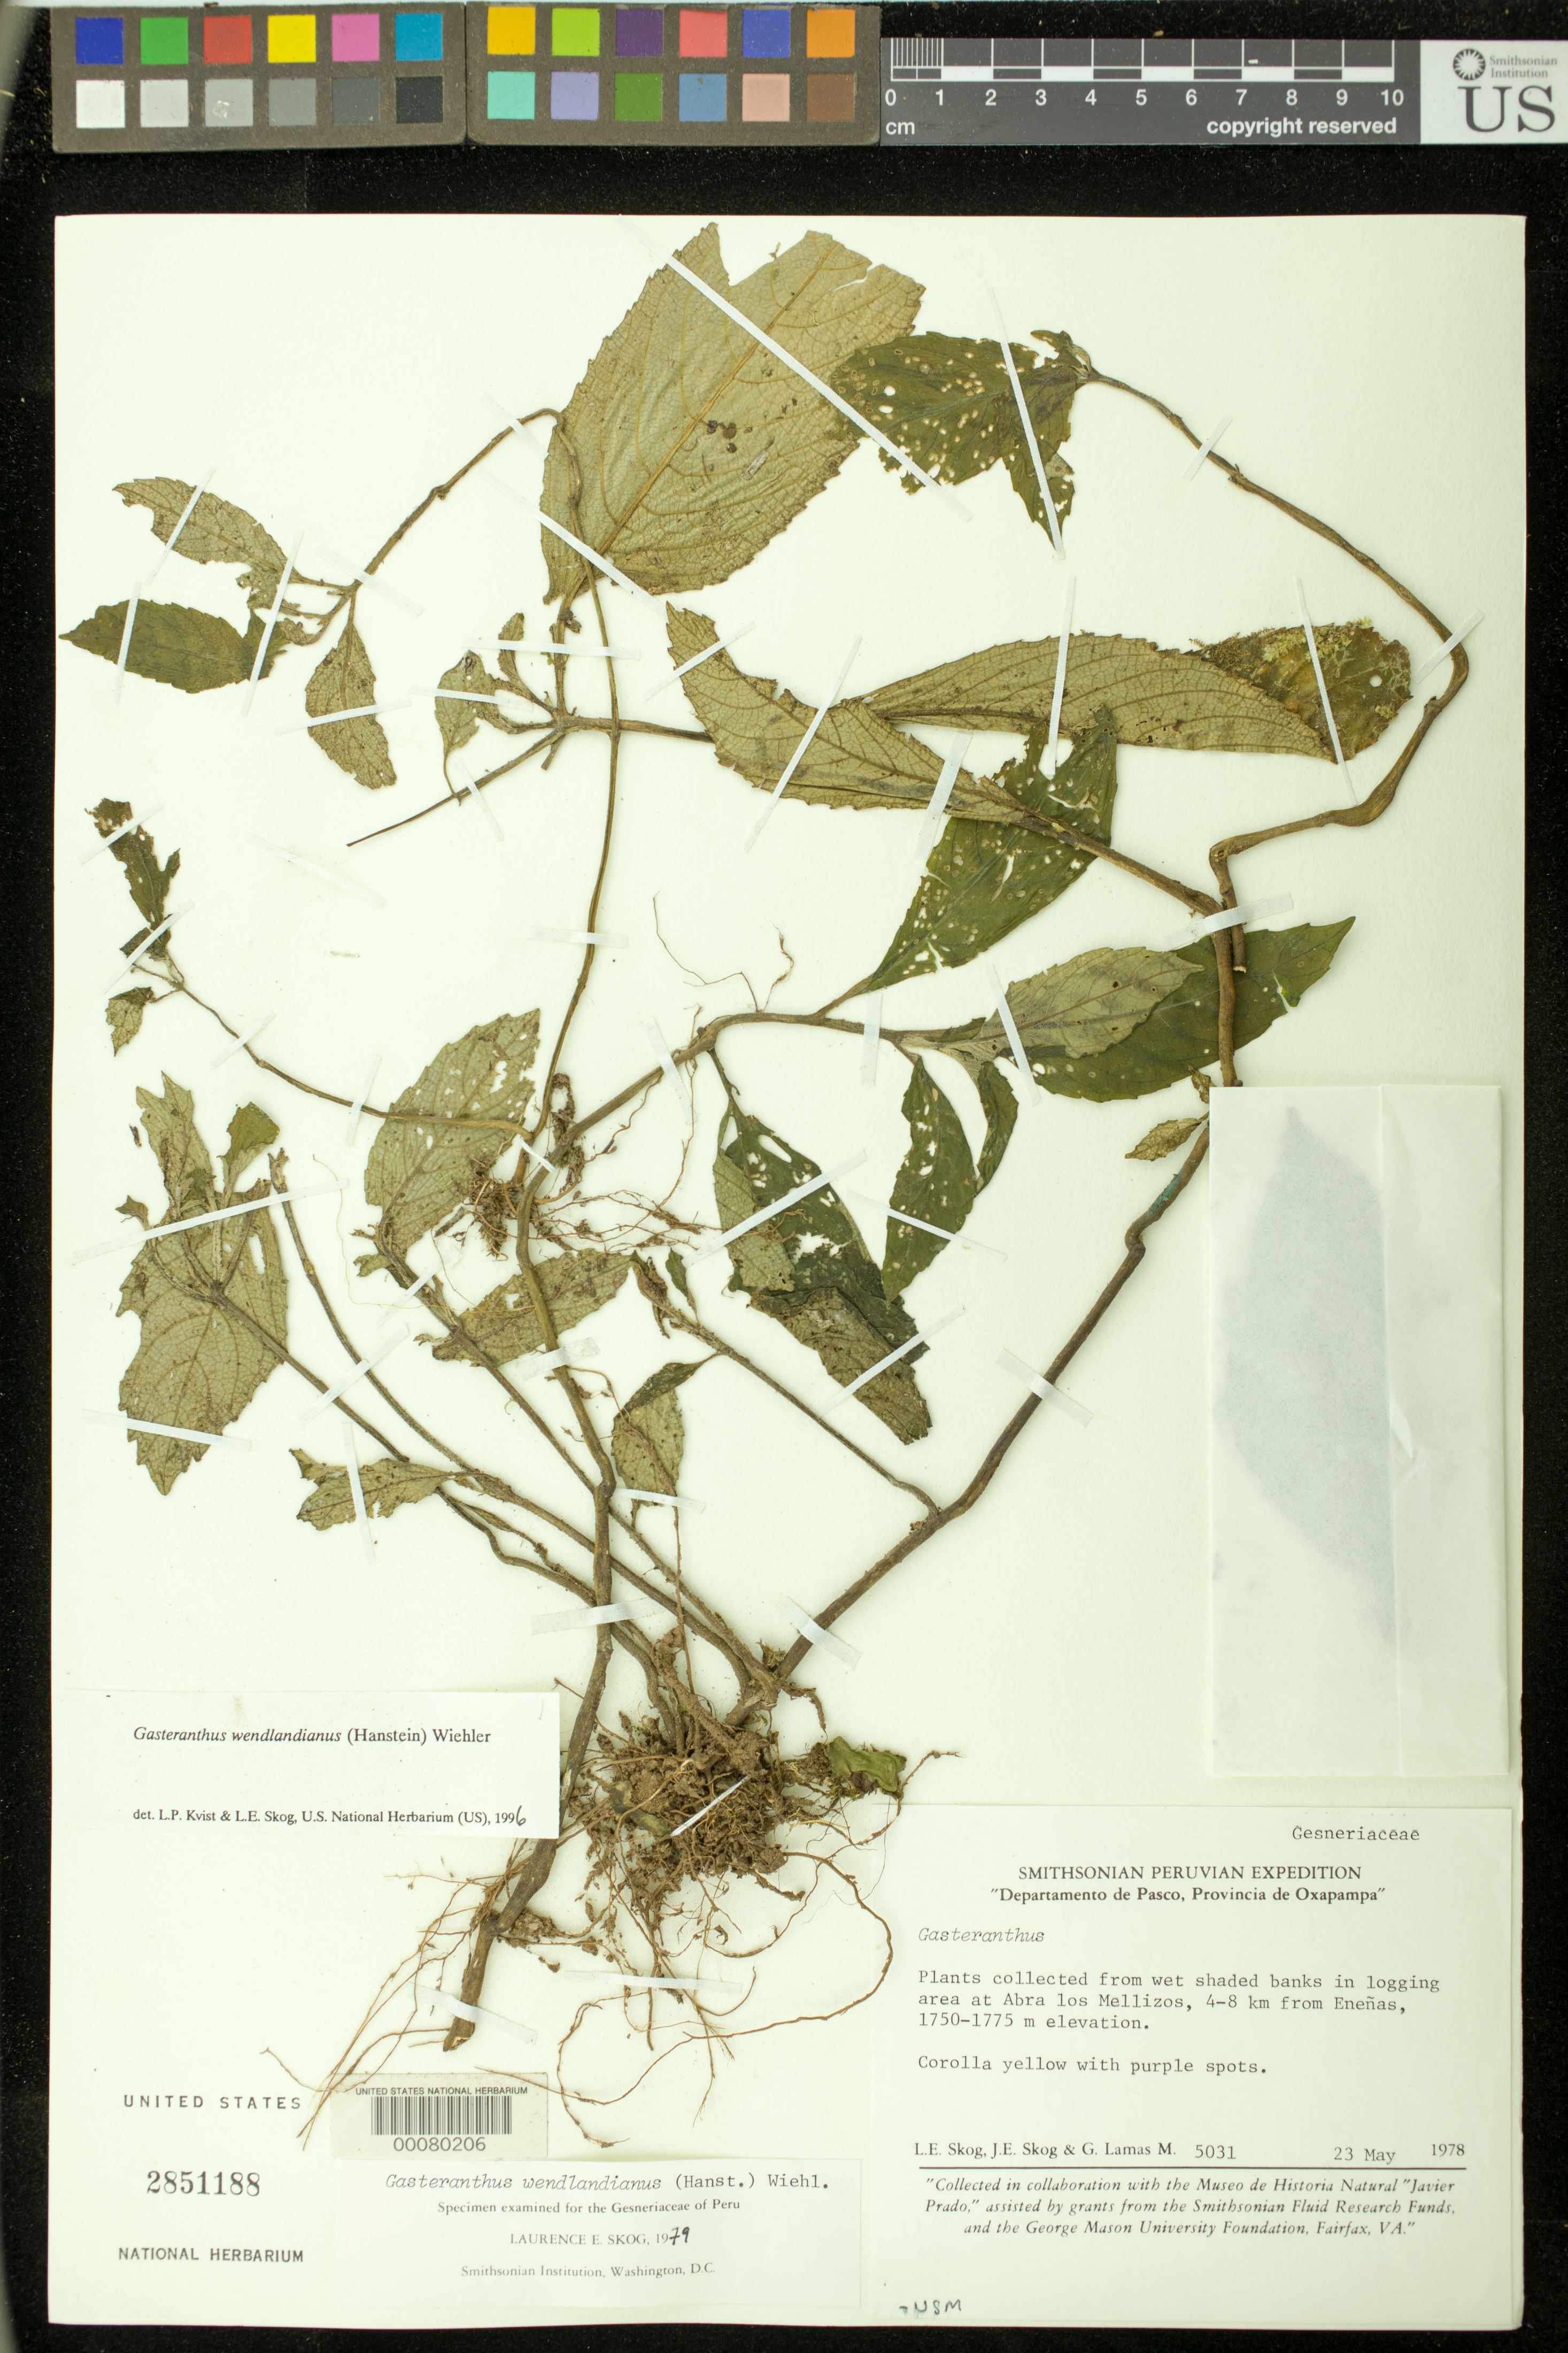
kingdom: Plantae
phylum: Tracheophyta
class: Magnoliopsida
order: Lamiales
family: Gesneriaceae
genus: Gasteranthus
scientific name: Gasteranthus wendlandianus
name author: (Hanst.) Wiehler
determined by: Skog, Laurence E.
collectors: L. E. Skog, J. E. Skog & G. Lamas M.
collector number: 5031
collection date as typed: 23 May 1978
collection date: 1978-05-23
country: Peru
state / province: Pasco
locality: Prov. Oxapampa; Abra los Mellizos, 4-8 km from Eneñas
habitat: Wet shaded banks in logging area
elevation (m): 1750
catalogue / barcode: US 2851188